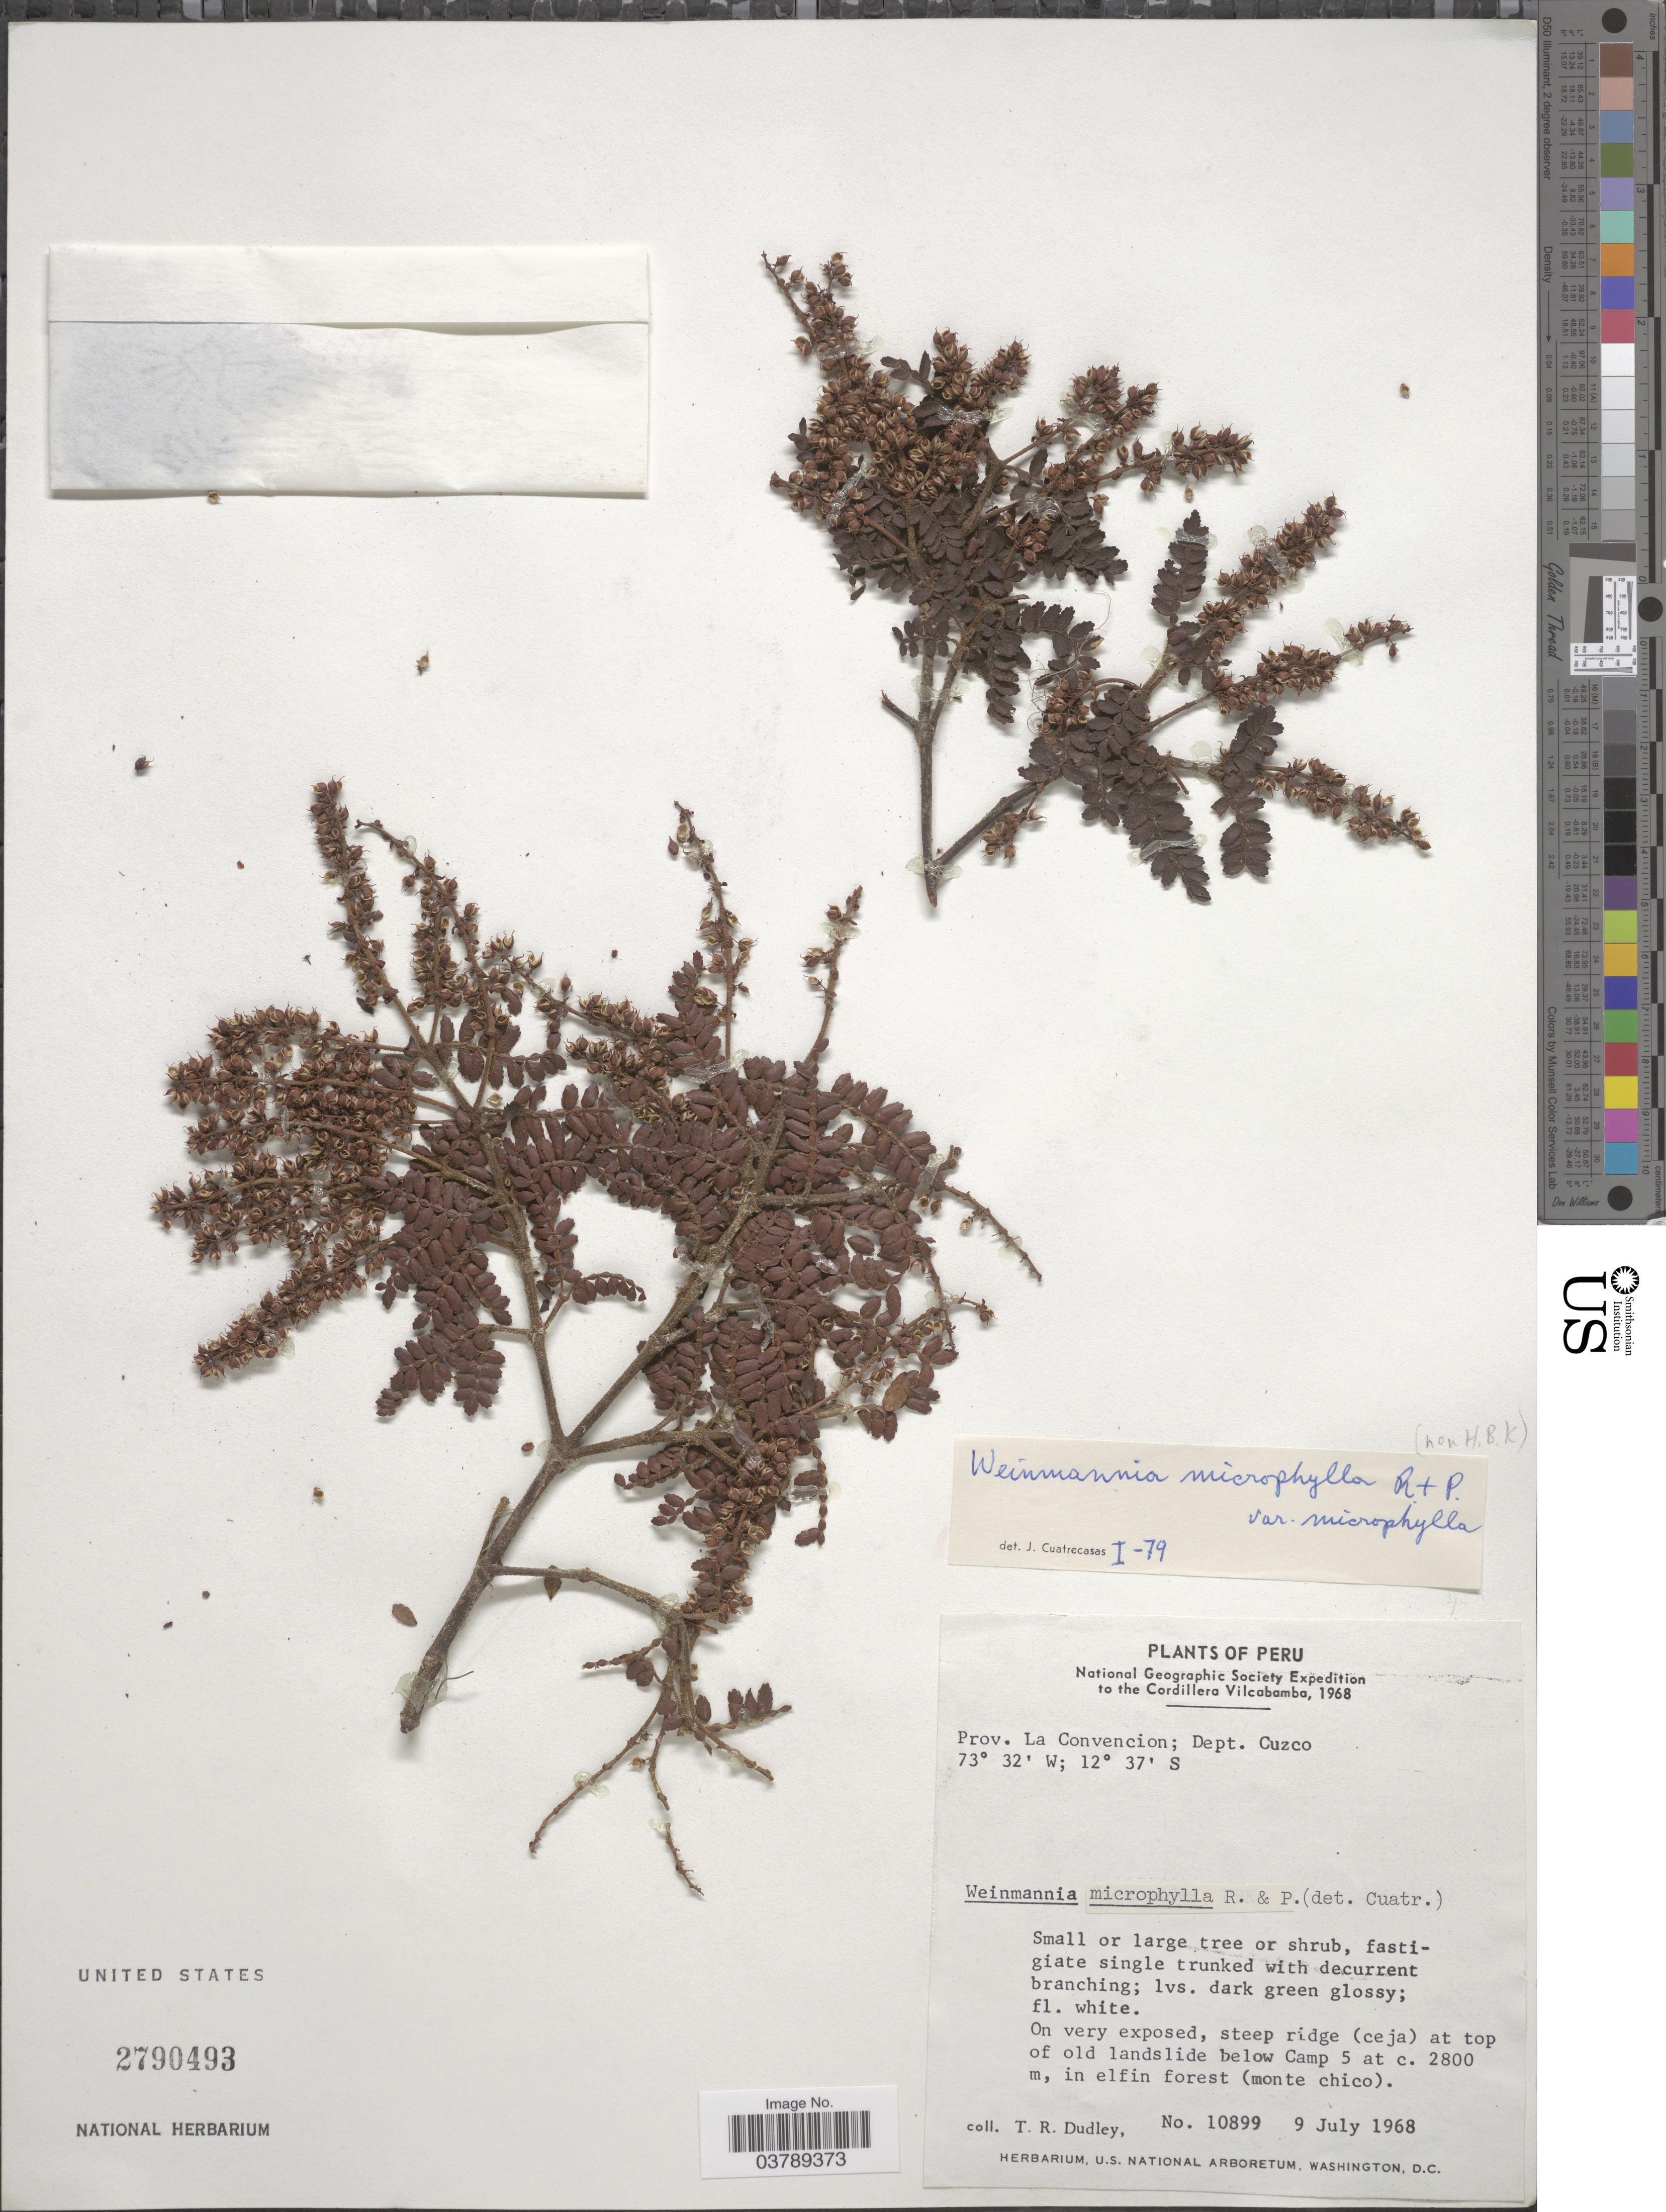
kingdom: Plantae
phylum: Tracheophyta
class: Magnoliopsida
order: Oxalidales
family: Cunoniaceae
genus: Weinmannia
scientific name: Weinmannia parviflora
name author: G. Forst.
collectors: T. R. Dudley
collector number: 10899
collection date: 1968-07-09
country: Peru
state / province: Cusco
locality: Cordillera Vilcabamba. Prov. La Convencion; Dept. Cuzco. On very exposed, steep ridge (ceja) at top of old landslide below Camp 5, in elfin forest (monte chico).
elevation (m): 2800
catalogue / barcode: US 2790493